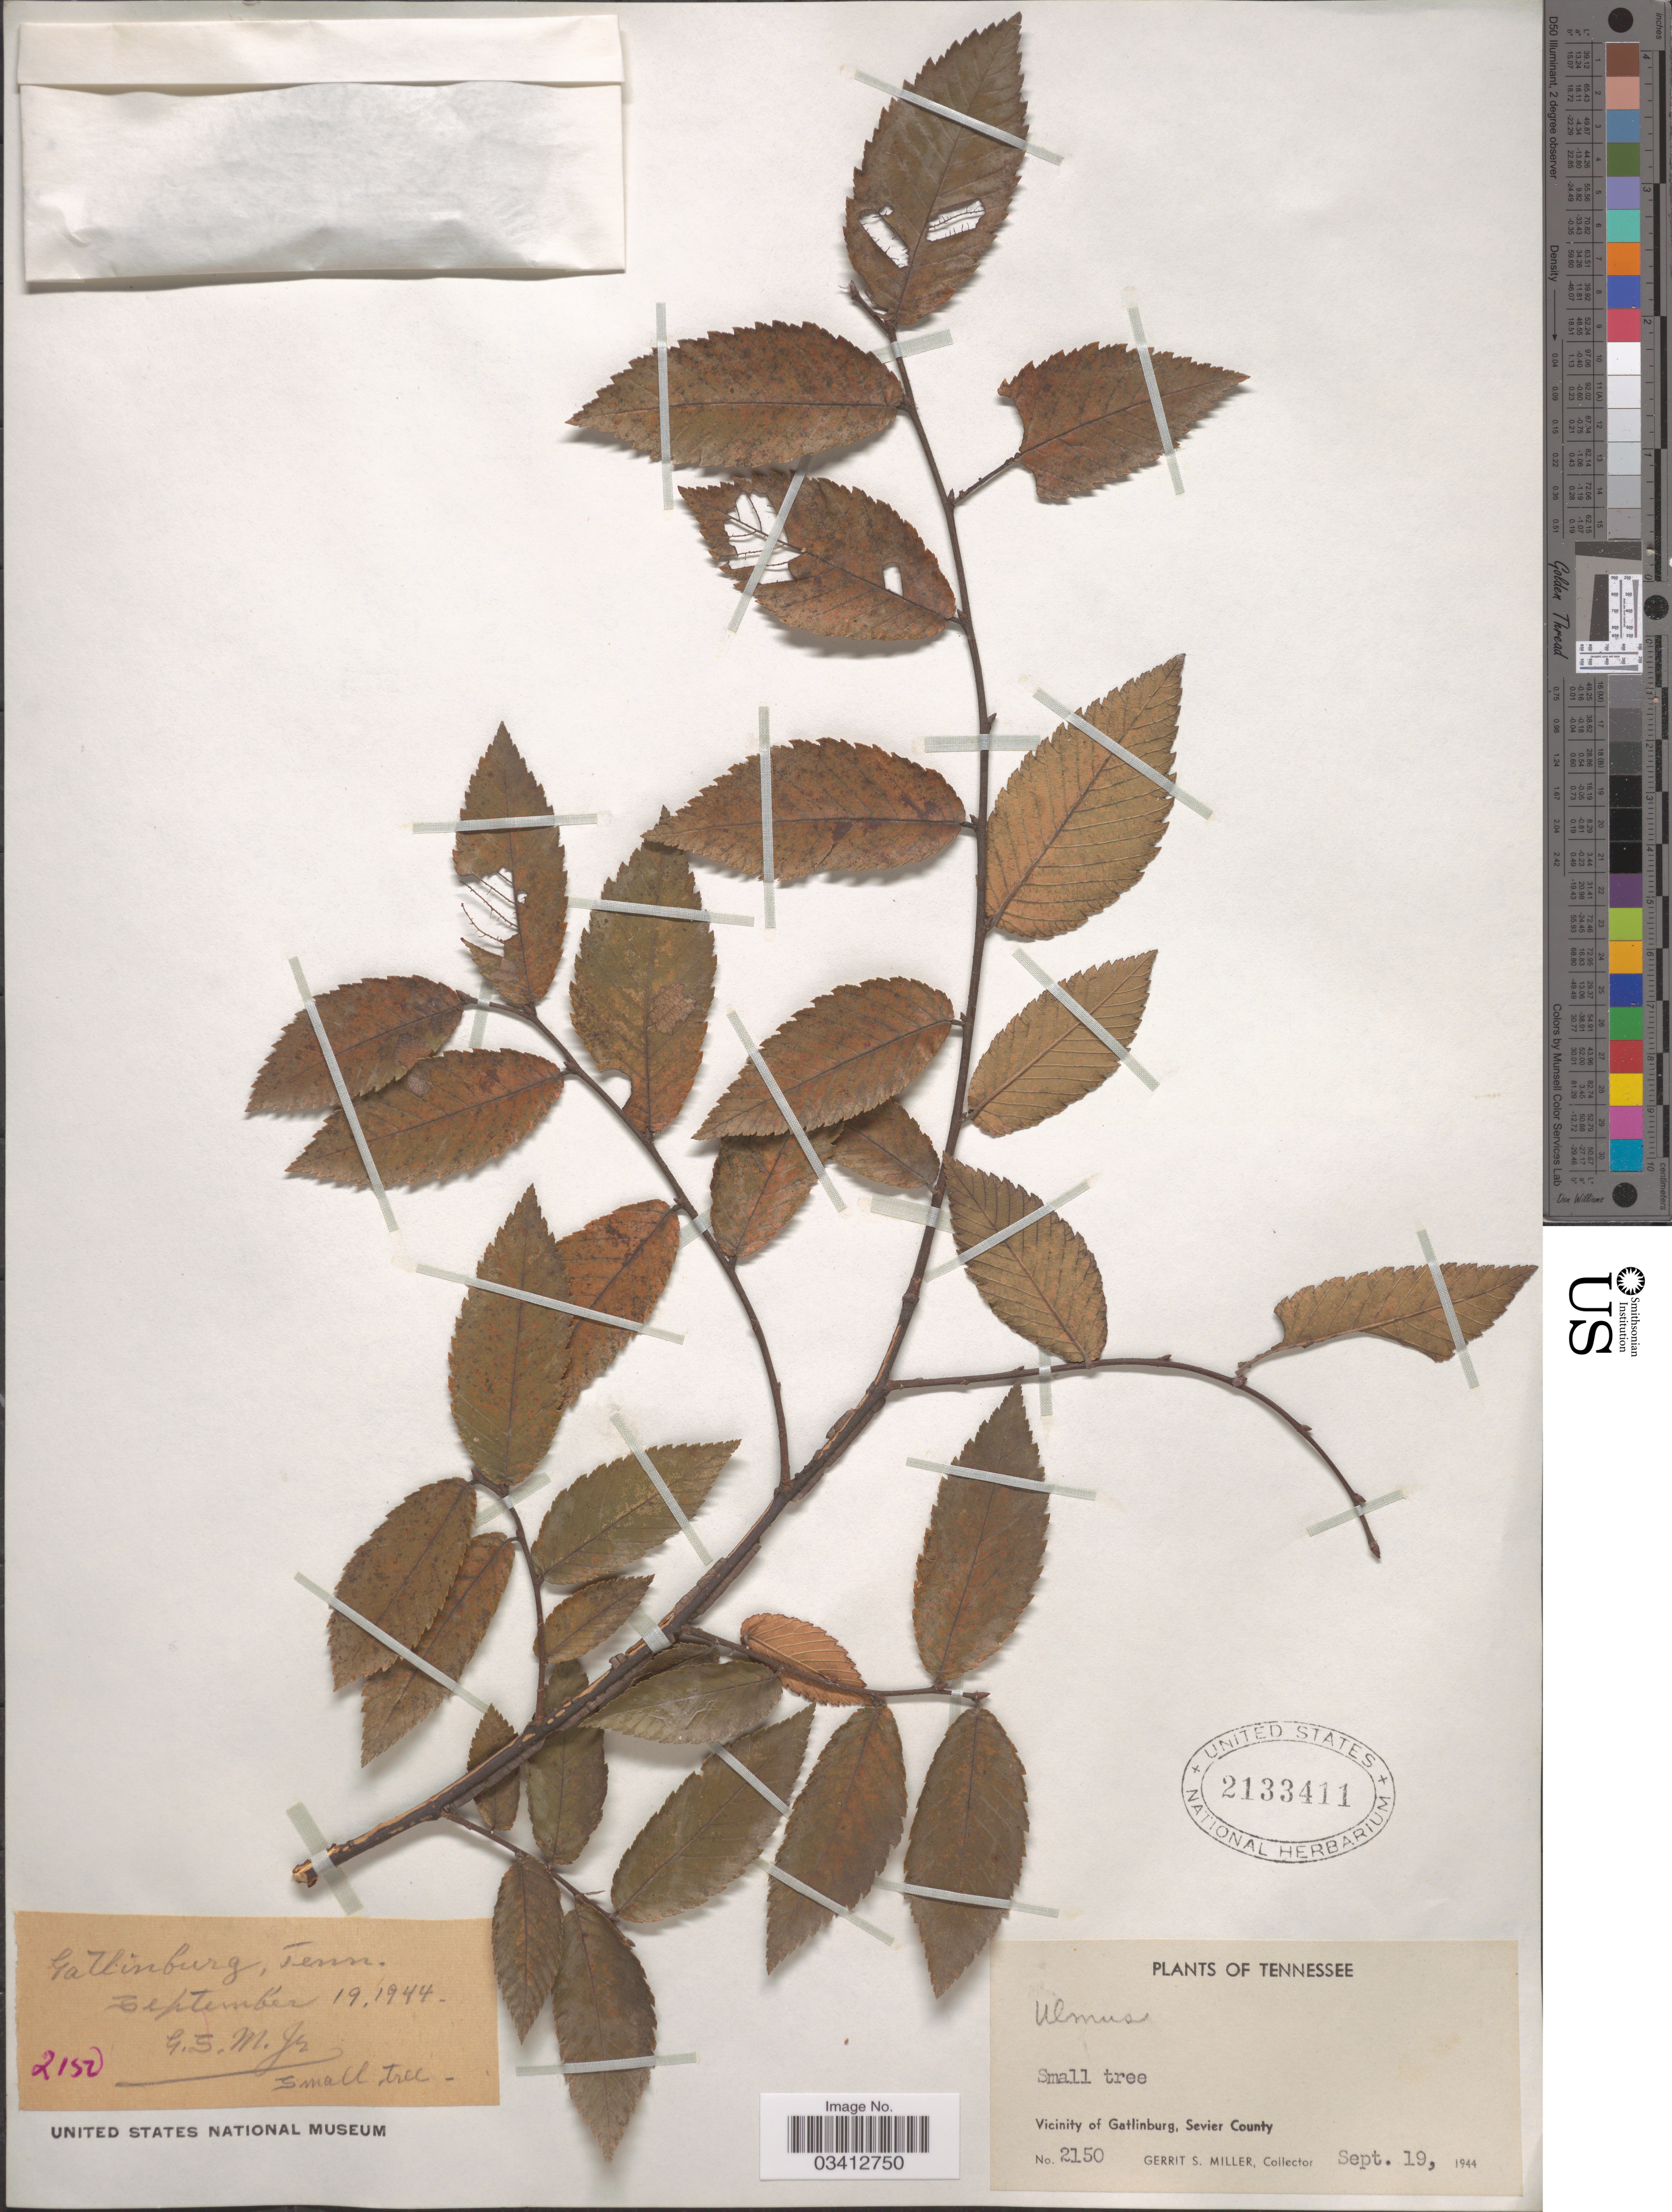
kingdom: Plantae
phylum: Tracheophyta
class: Magnoliopsida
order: Rosales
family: Ulmaceae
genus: Ulmus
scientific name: Ulmus alata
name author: Michx.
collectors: G. S. Miller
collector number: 2150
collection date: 1944-09-19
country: United States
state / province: Tennessee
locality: Vicinity of Gatlinburg, Sevier County. Gatlinburg.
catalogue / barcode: US 2133411